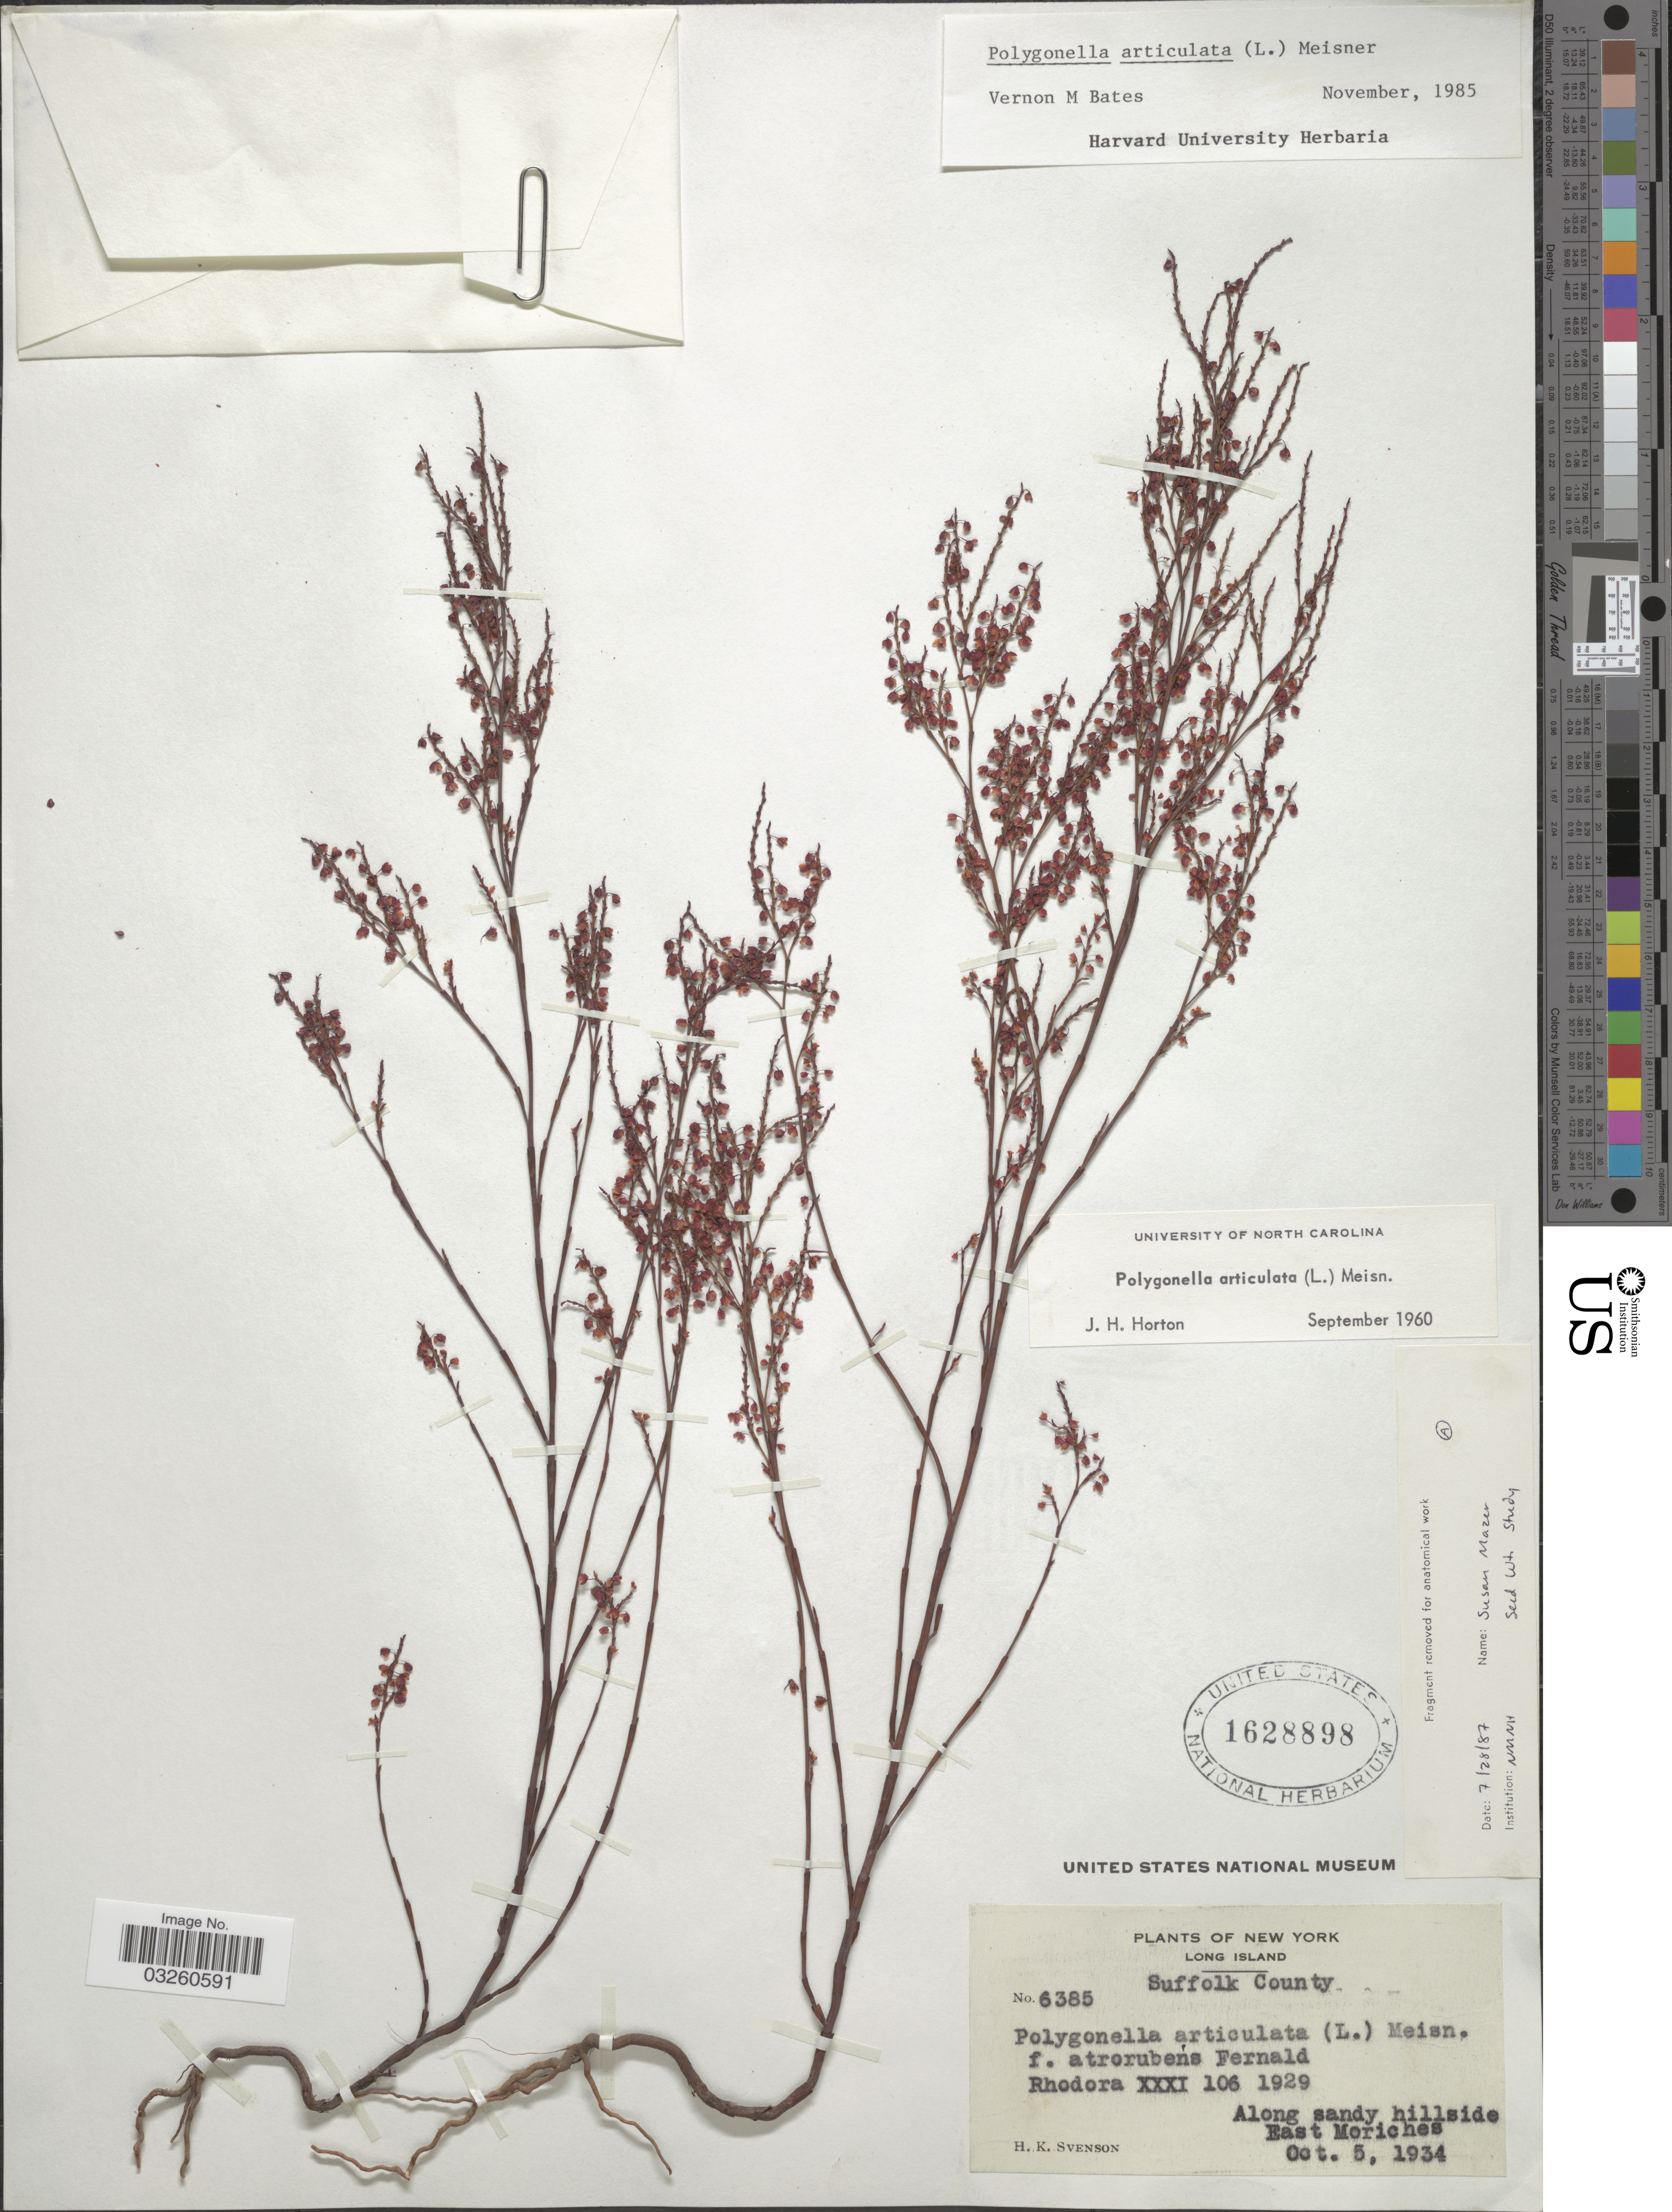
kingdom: Plantae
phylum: Tracheophyta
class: Magnoliopsida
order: Caryophyllales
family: Polygonaceae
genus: Polygonella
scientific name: Polygonella articulata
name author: (L.) Meisn.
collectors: H. K. Svenson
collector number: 6385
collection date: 1934-10-05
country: United States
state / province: New York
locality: Long Island. Suffolk County. Along sandy hillside East Moriches.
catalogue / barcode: US 1628898